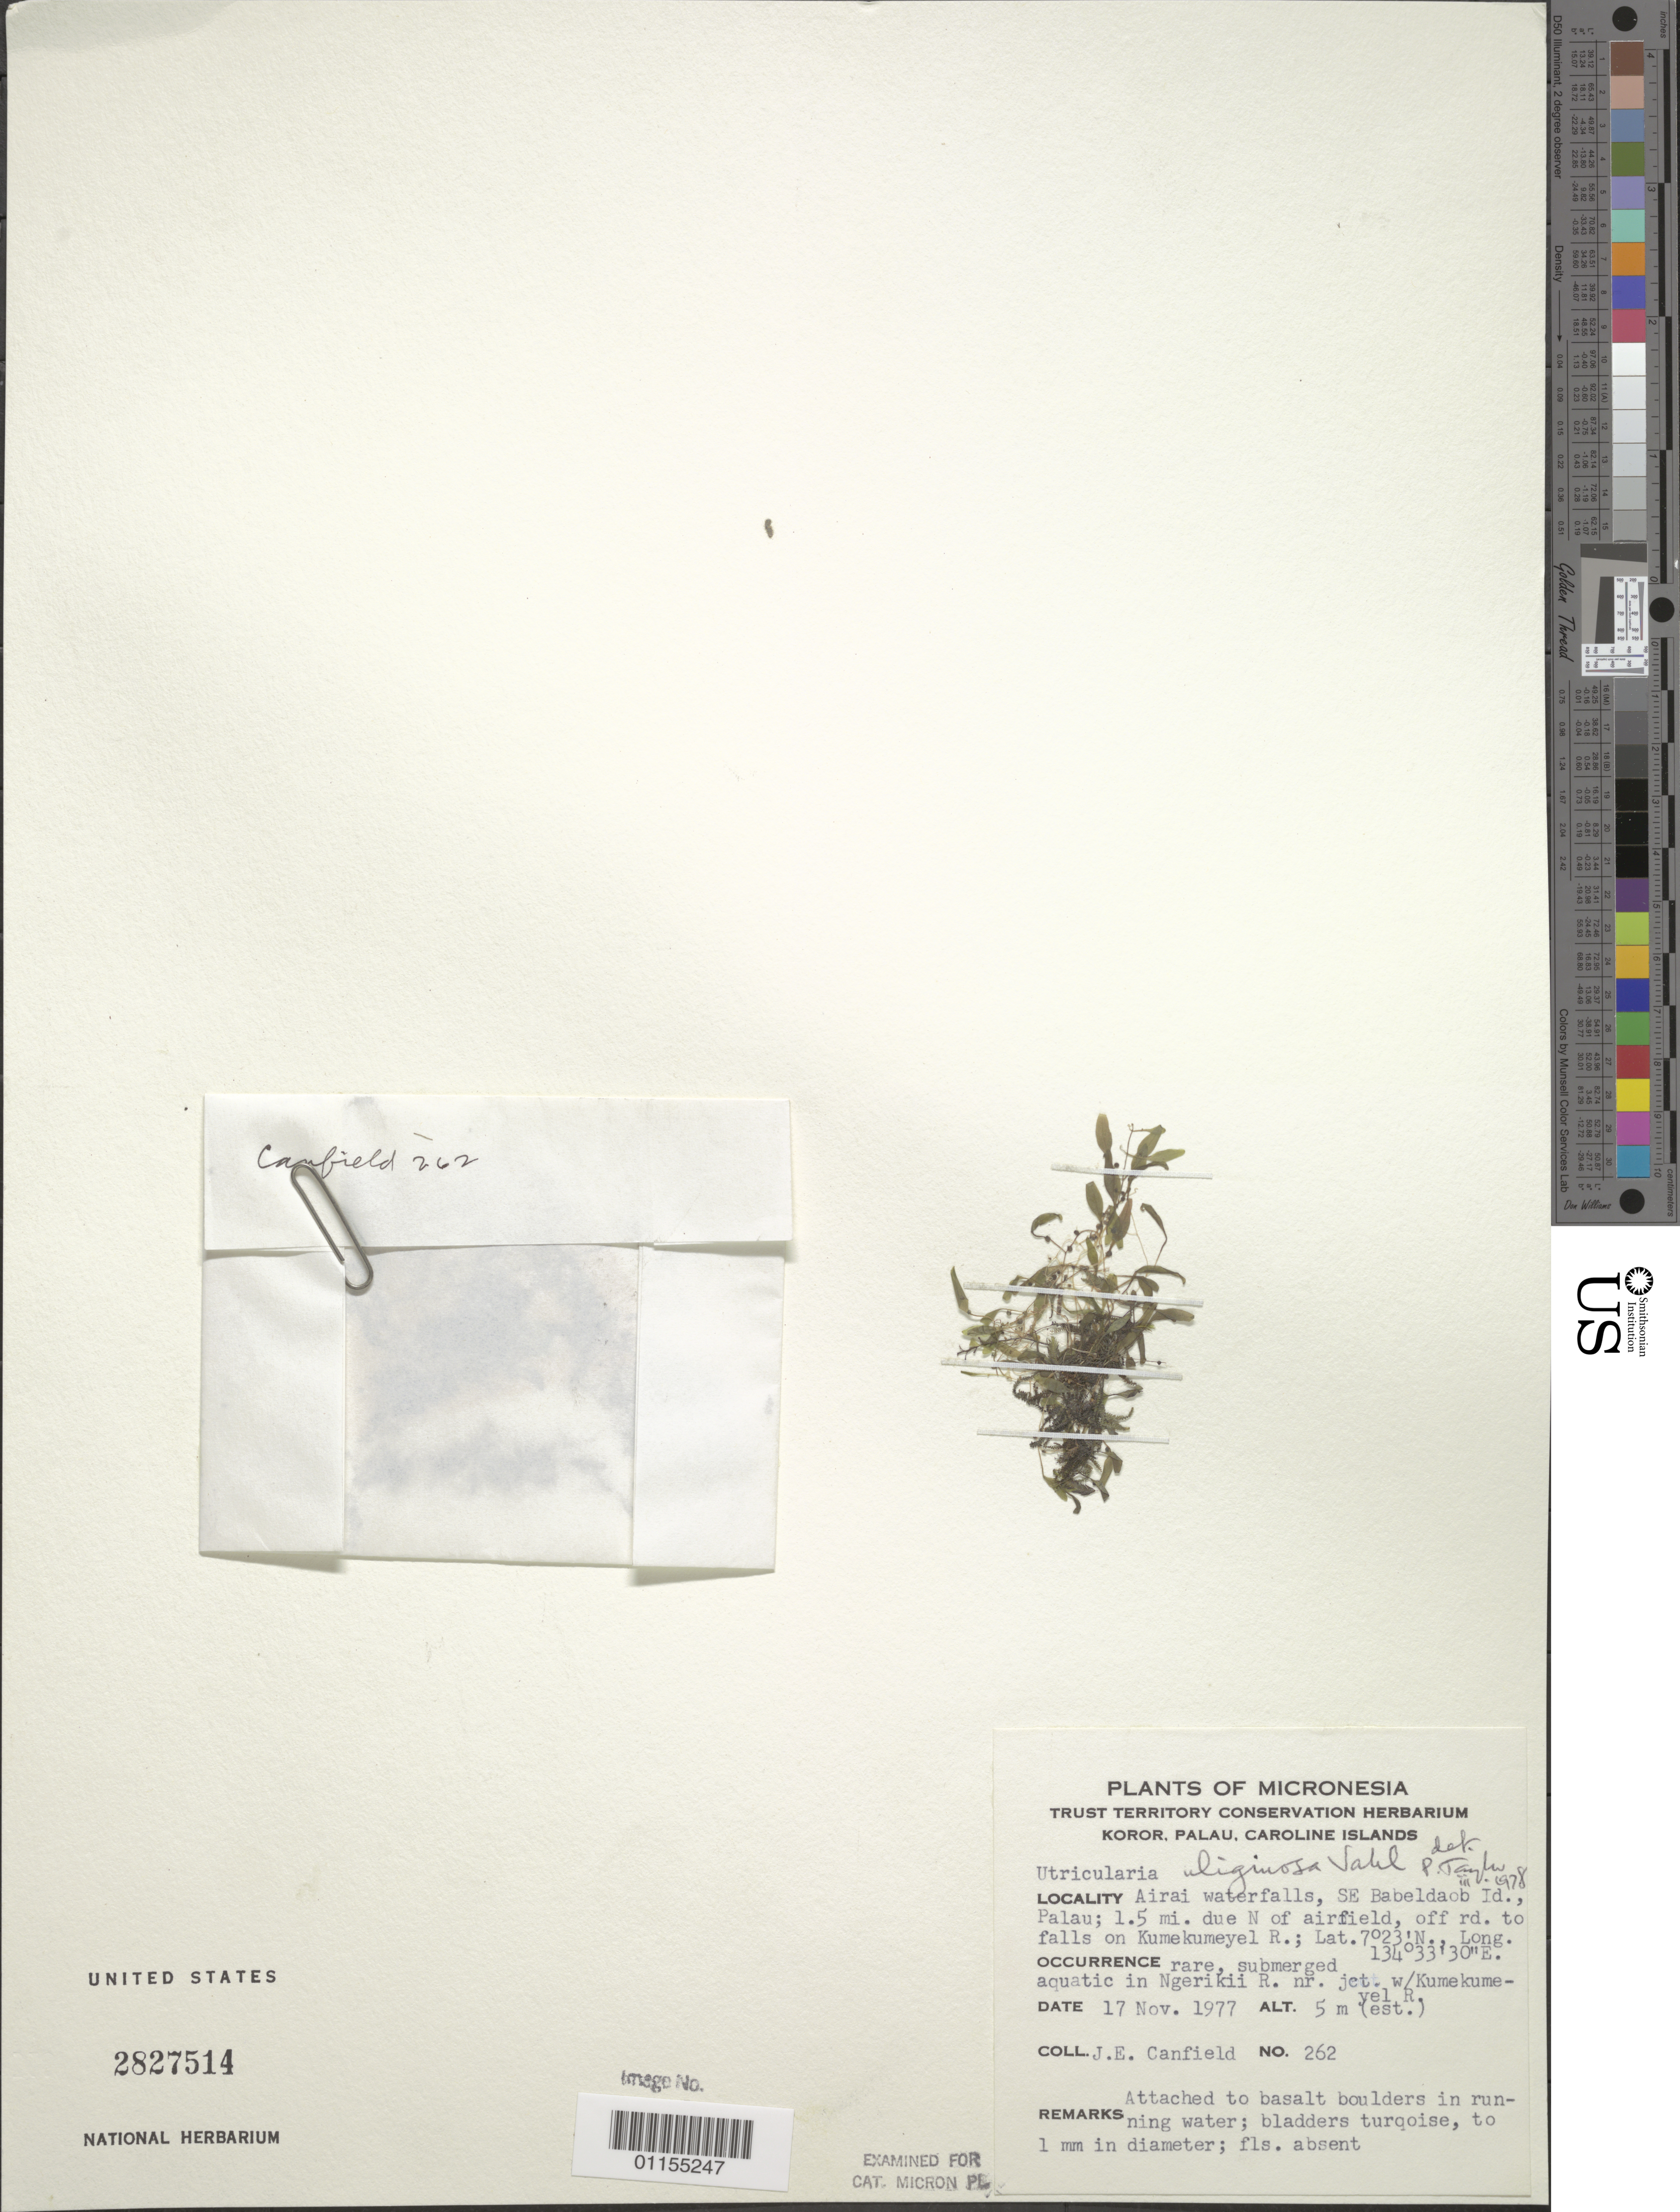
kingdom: Plantae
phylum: Tracheophyta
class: Magnoliopsida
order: Lamiales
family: Lentibulariaceae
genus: Utricularia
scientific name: Utricularia uliginosa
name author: Vahl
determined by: Taylor, P.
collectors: J. E. Canfield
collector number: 262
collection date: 1977-11-17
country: Palau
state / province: Airai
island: Babeldaob [Babelthuap]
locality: Airai waterfalls, SE Babeldaob Id., 1.5 mi. due N of airfield, off rd. to falls on Kumekumeyel R.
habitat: Attached to basalt boulders in running water.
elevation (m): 5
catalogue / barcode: US 2827514